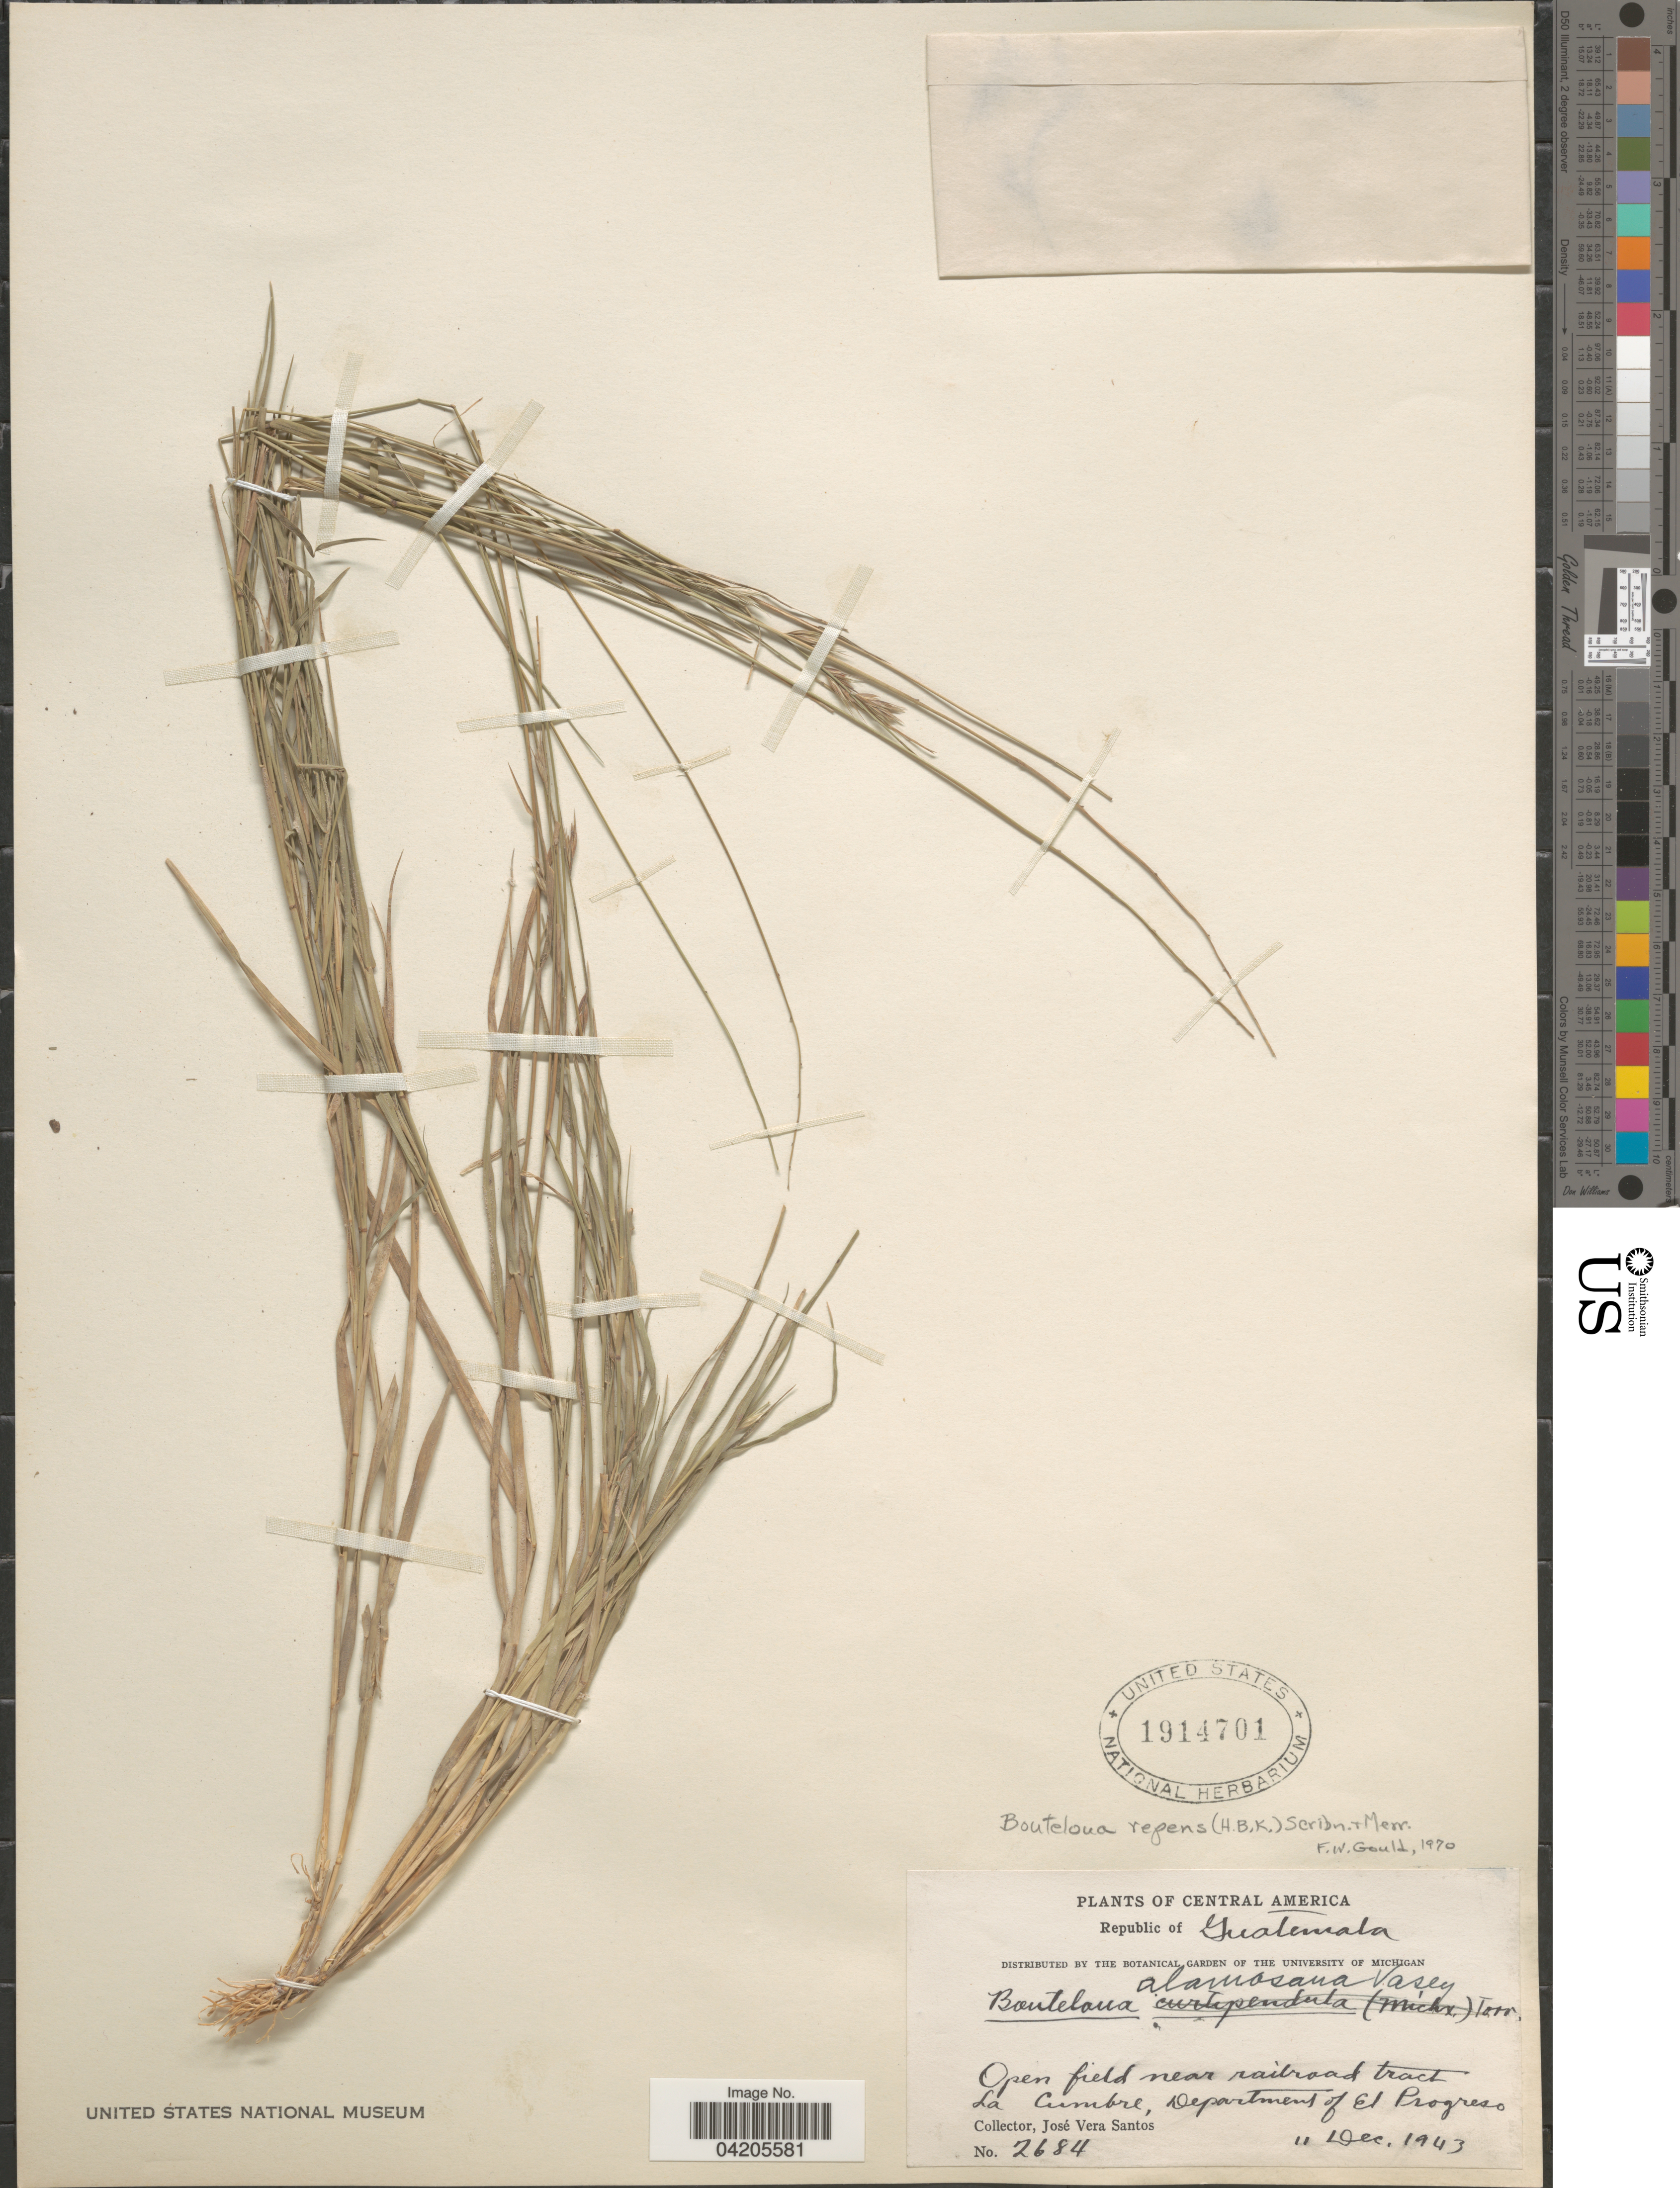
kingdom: Plantae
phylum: Tracheophyta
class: Liliopsida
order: Poales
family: Poaceae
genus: Bouteloua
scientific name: Bouteloua repens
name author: (Kunth) Scribn. & Merr.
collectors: J. Vera Santos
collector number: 2684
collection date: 1943-12-11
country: Guatemala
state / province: El Progreso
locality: Open field near railroad tract La Cumbre, Department of El Progreso.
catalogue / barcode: US 1914701